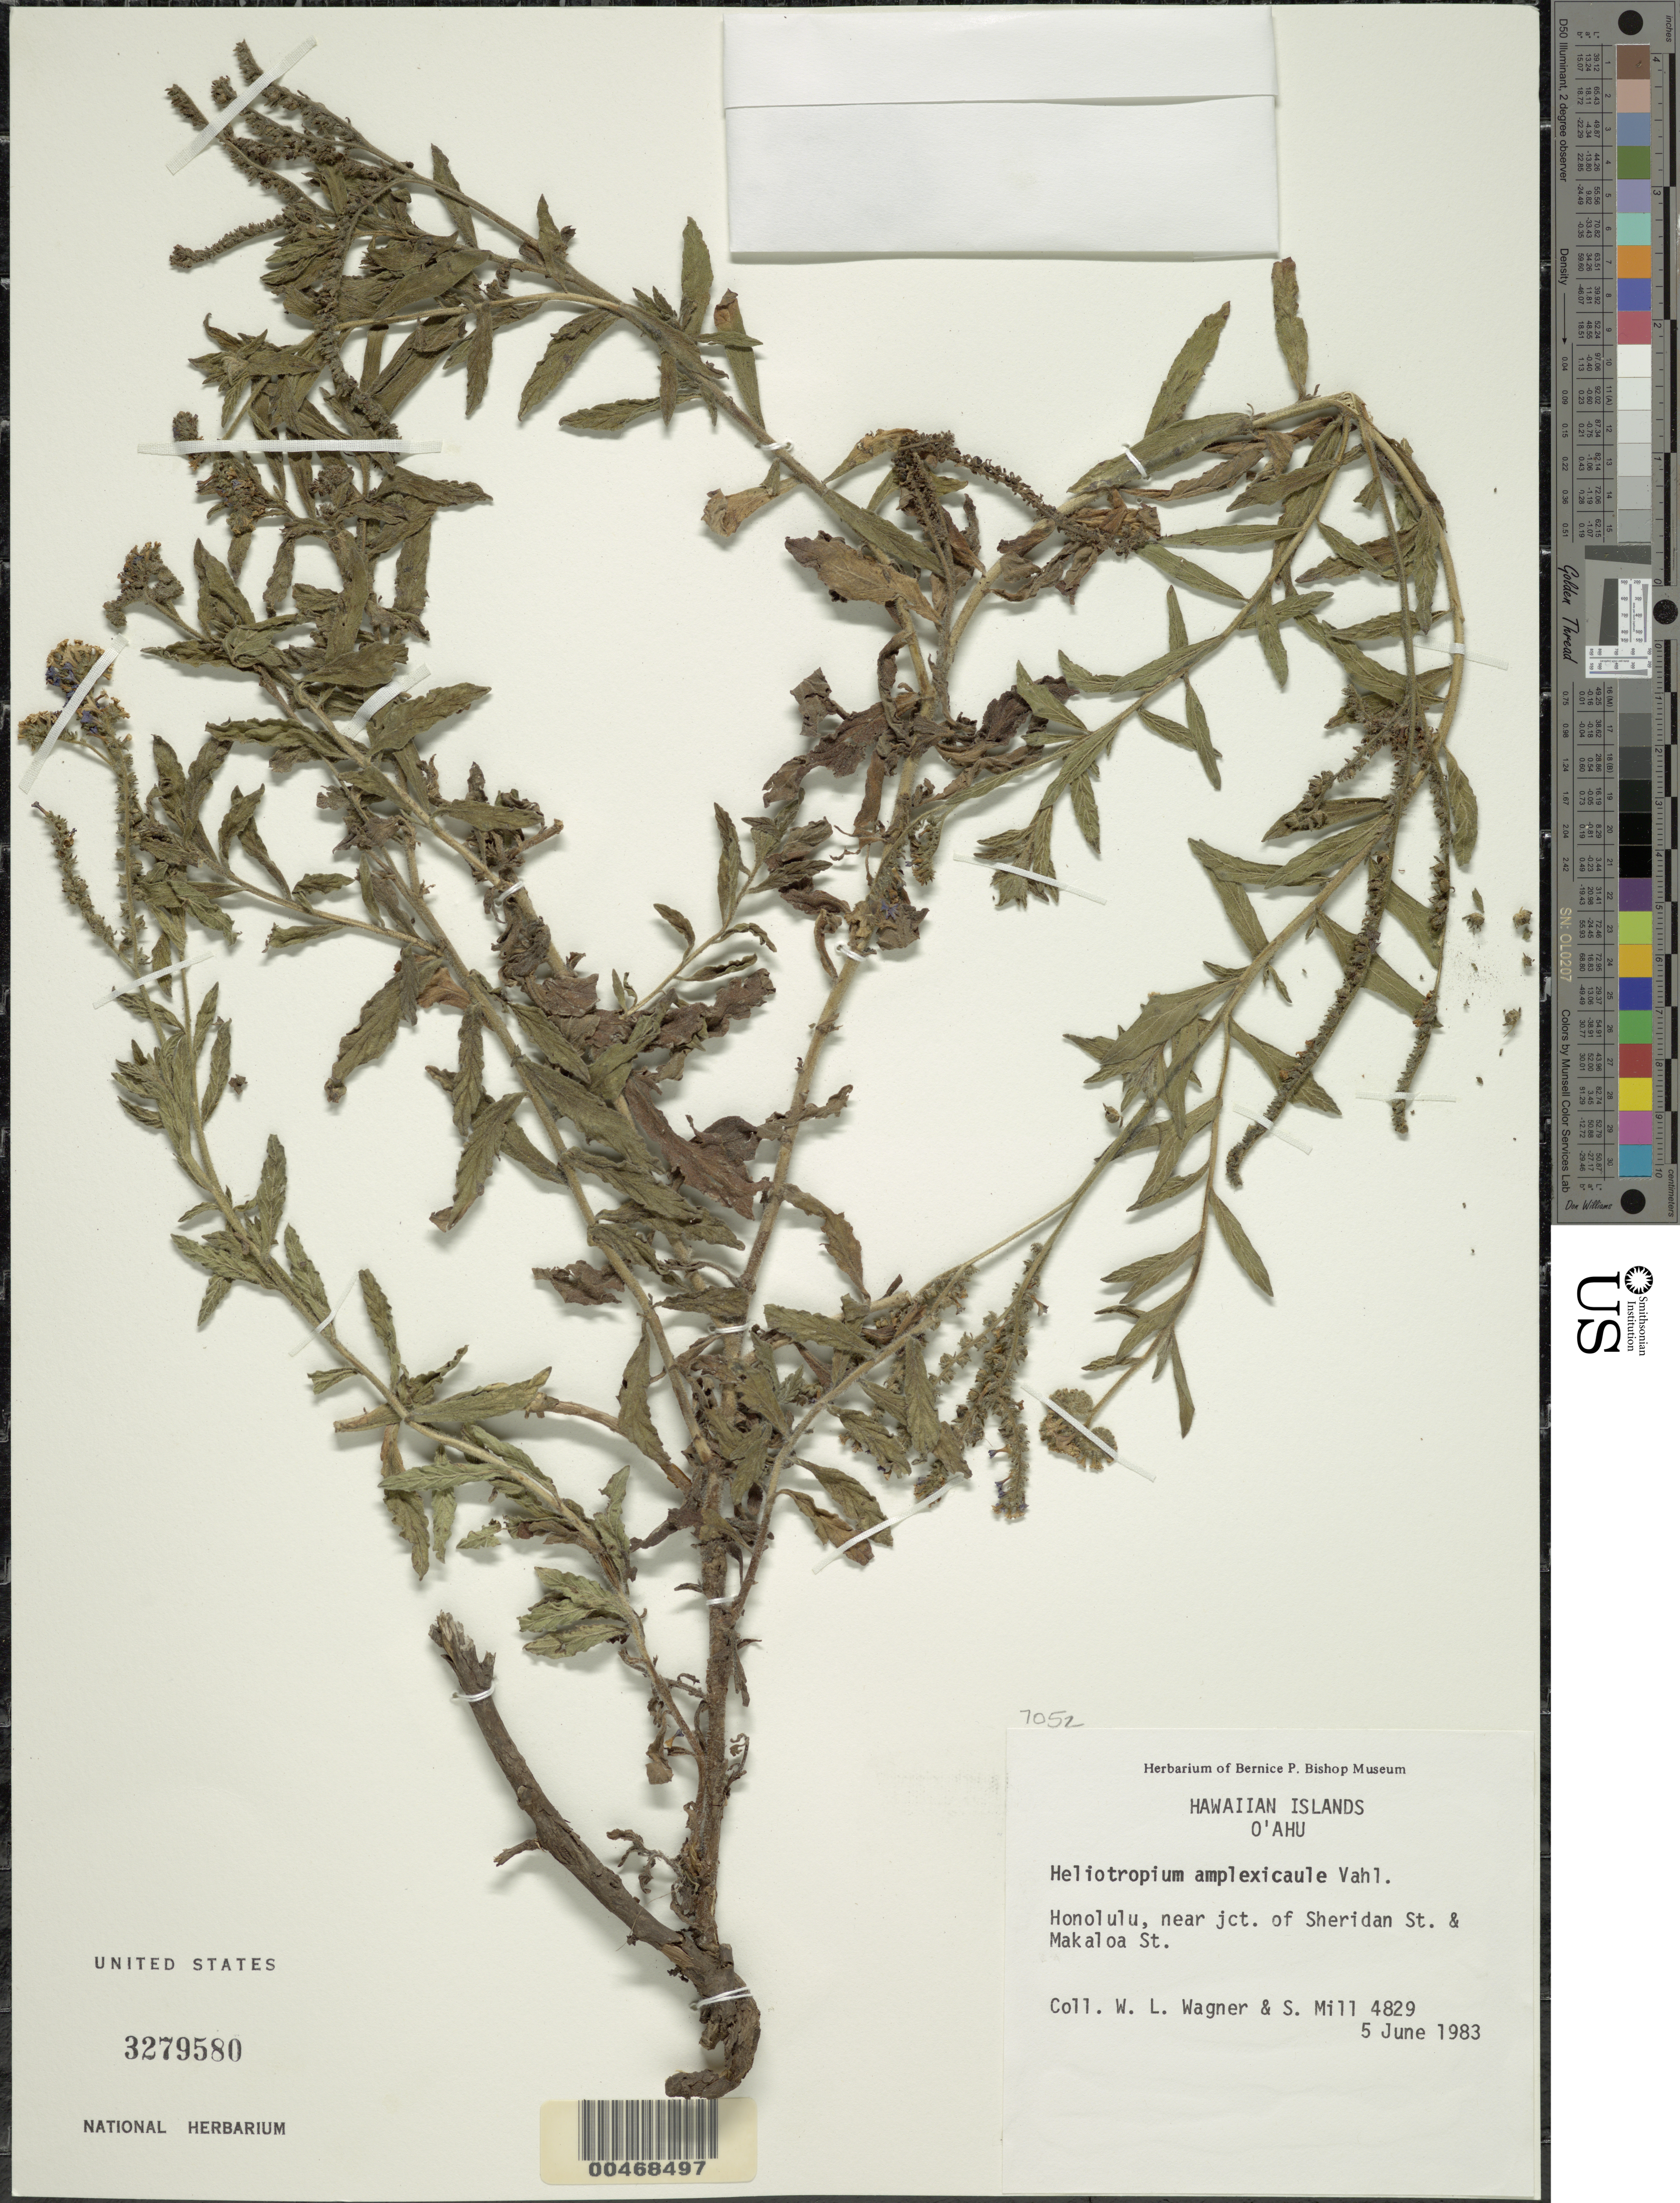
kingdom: Plantae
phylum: Tracheophyta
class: Magnoliopsida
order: Boraginales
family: Heliotropiaceae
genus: Heliotropium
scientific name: Heliotropium amplexicaule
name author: Vahl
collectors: W. L. Wagner & S. W. Miller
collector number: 4829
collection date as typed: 5 Jun 1983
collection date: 1983-06-05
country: United States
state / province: Hawaii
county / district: Honolulu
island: Oahu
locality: Honolulu, near jct. of Sheridan St. and Makaloa St.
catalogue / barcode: US 3279580